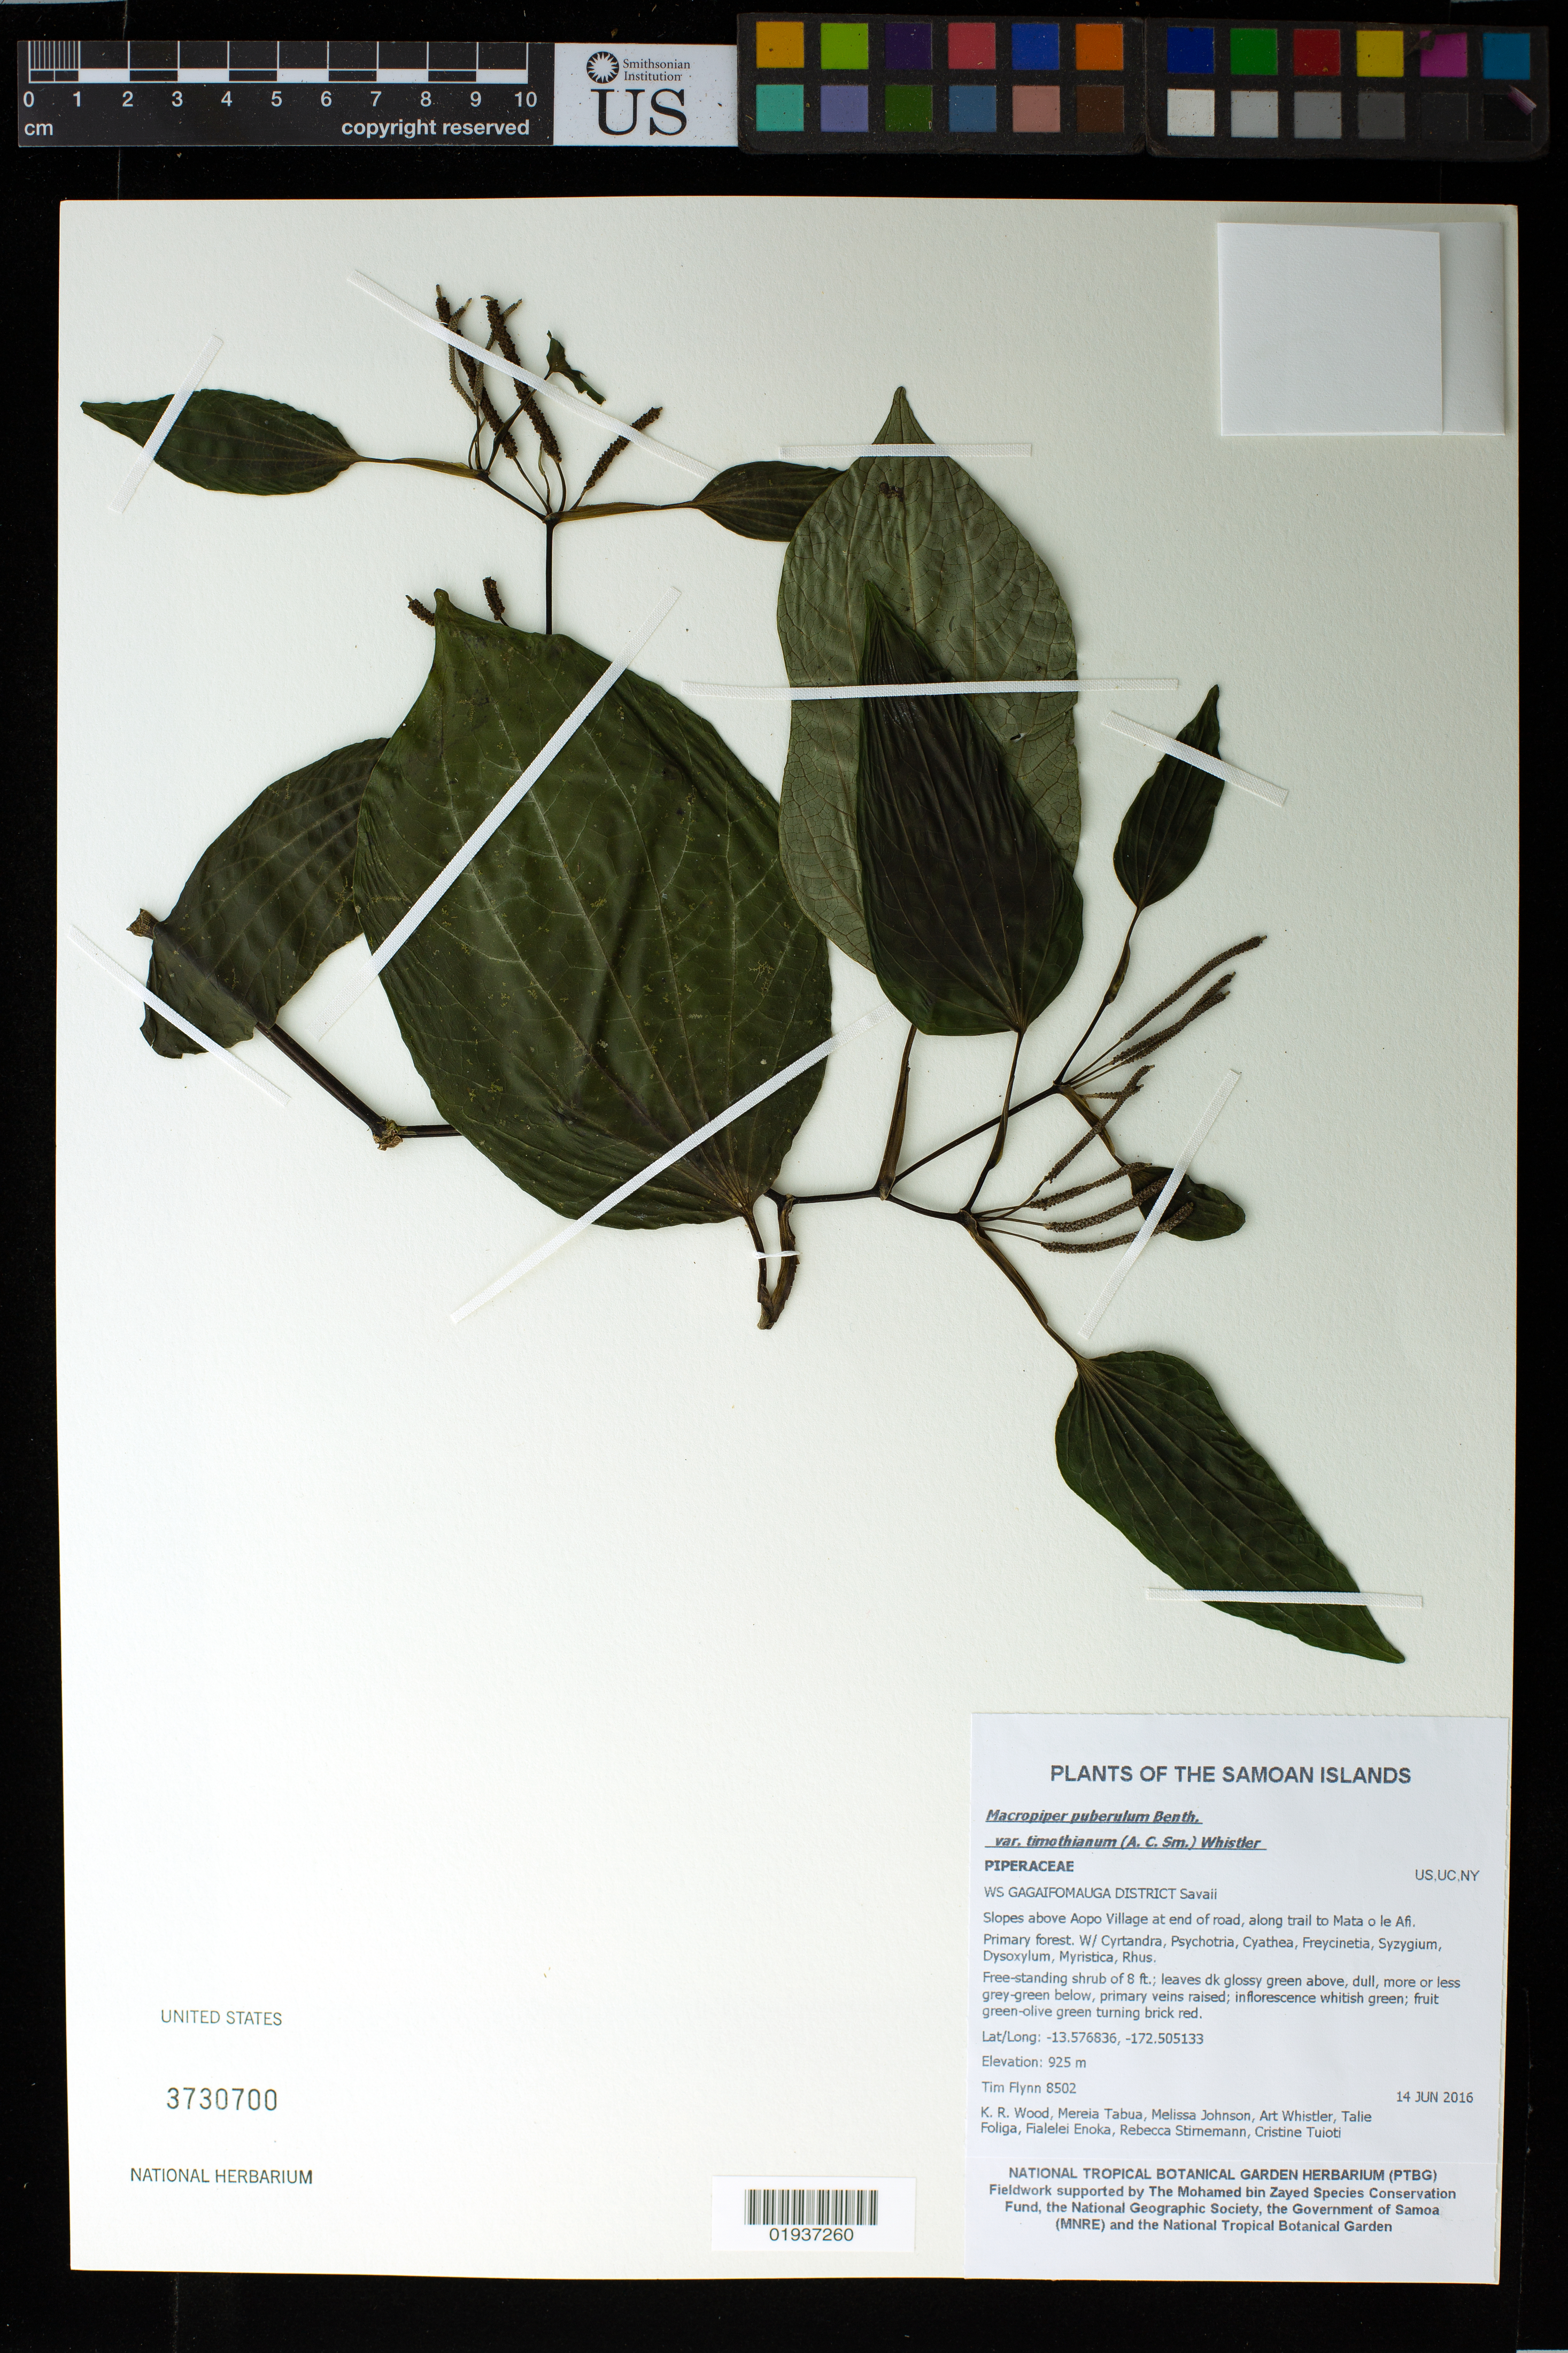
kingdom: Plantae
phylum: Tracheophyta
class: Magnoliopsida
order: Piperales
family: Piperaceae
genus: Piper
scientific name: Piper timothianum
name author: A.C. Sm.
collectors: K. R. Wood, T. W. Flynn, M. Tabua, M. Johnson, A. Whistler, T. Foliga, F. Enoka & R. Stirnemann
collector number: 8502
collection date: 2016-06-14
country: Samoa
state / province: Gagaifomauga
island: Savai'i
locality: Savaii, Slopes above Aopo Village at the end of road, along trail to Mata o le Afi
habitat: Primary forest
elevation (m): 925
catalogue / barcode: US 3730700